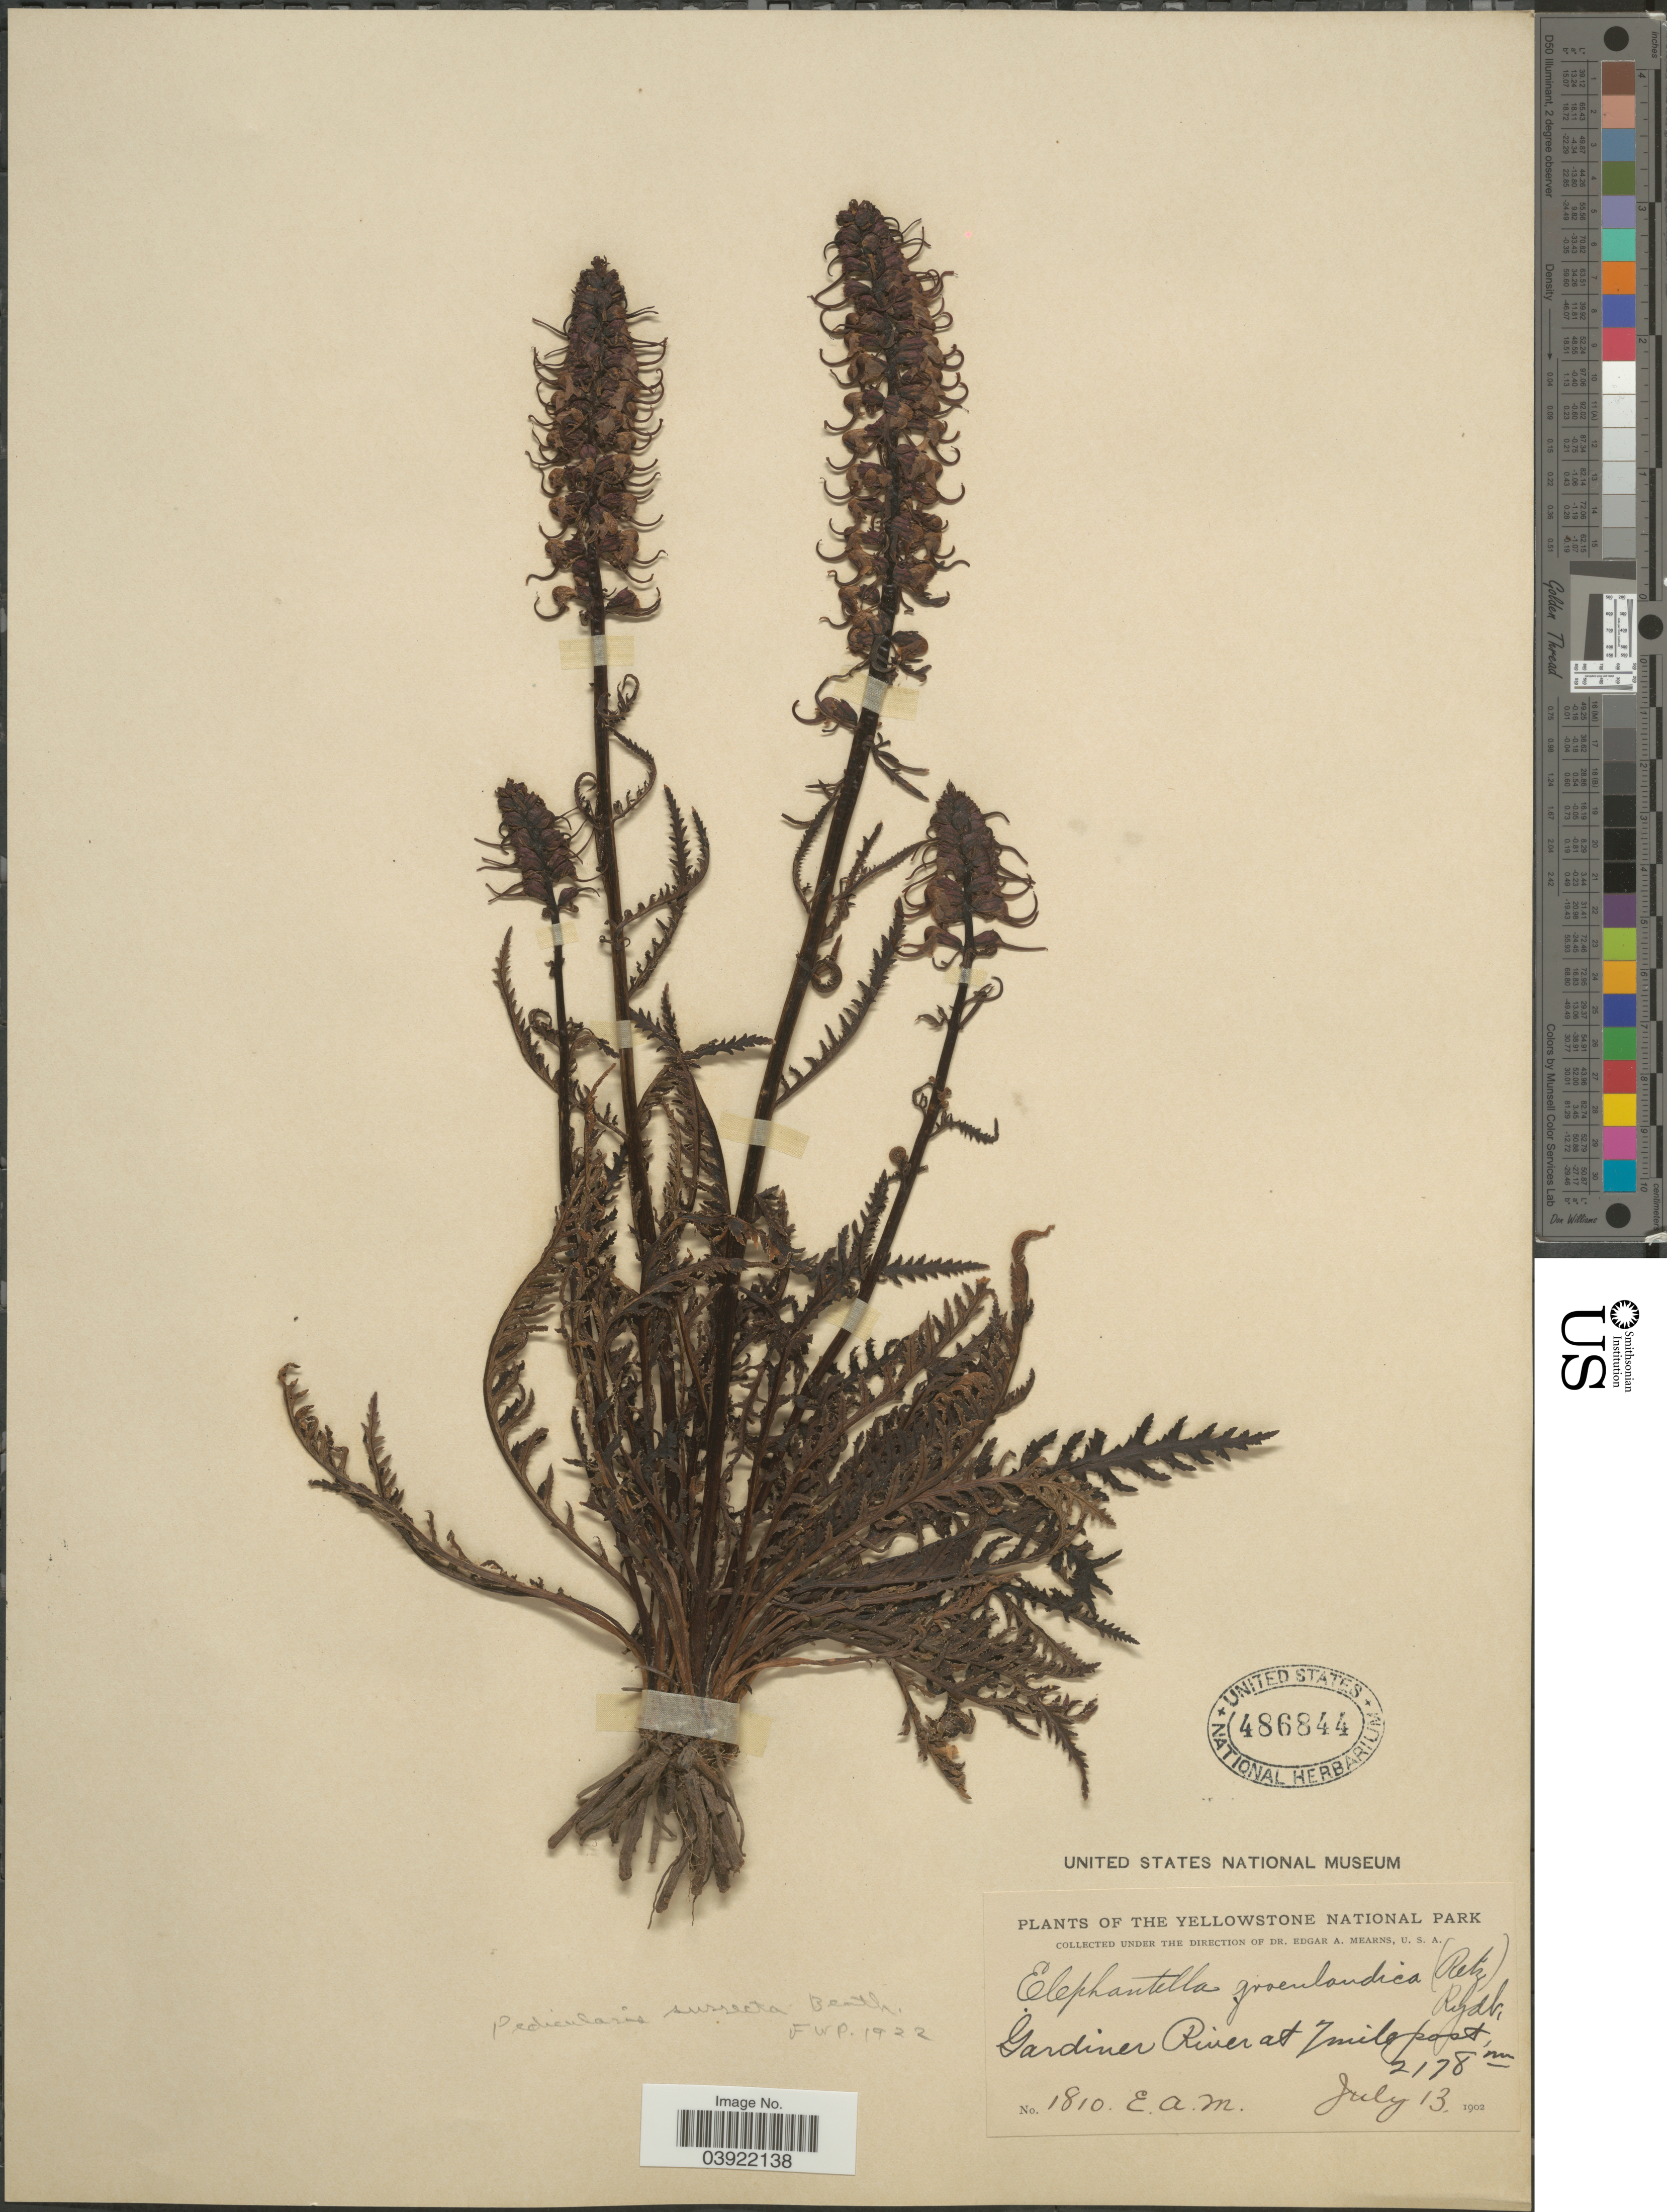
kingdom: Plantae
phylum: Tracheophyta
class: Magnoliopsida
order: Lamiales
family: Orobanchaceae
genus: Pedicularis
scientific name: Pedicularis groenlandica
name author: Retz.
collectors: E. A. Mearns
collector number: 1810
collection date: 1902-07-13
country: United States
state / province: Montana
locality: Yellowstone National Park. Gardiner River at 7 mile post.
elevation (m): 2178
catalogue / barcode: US 486844